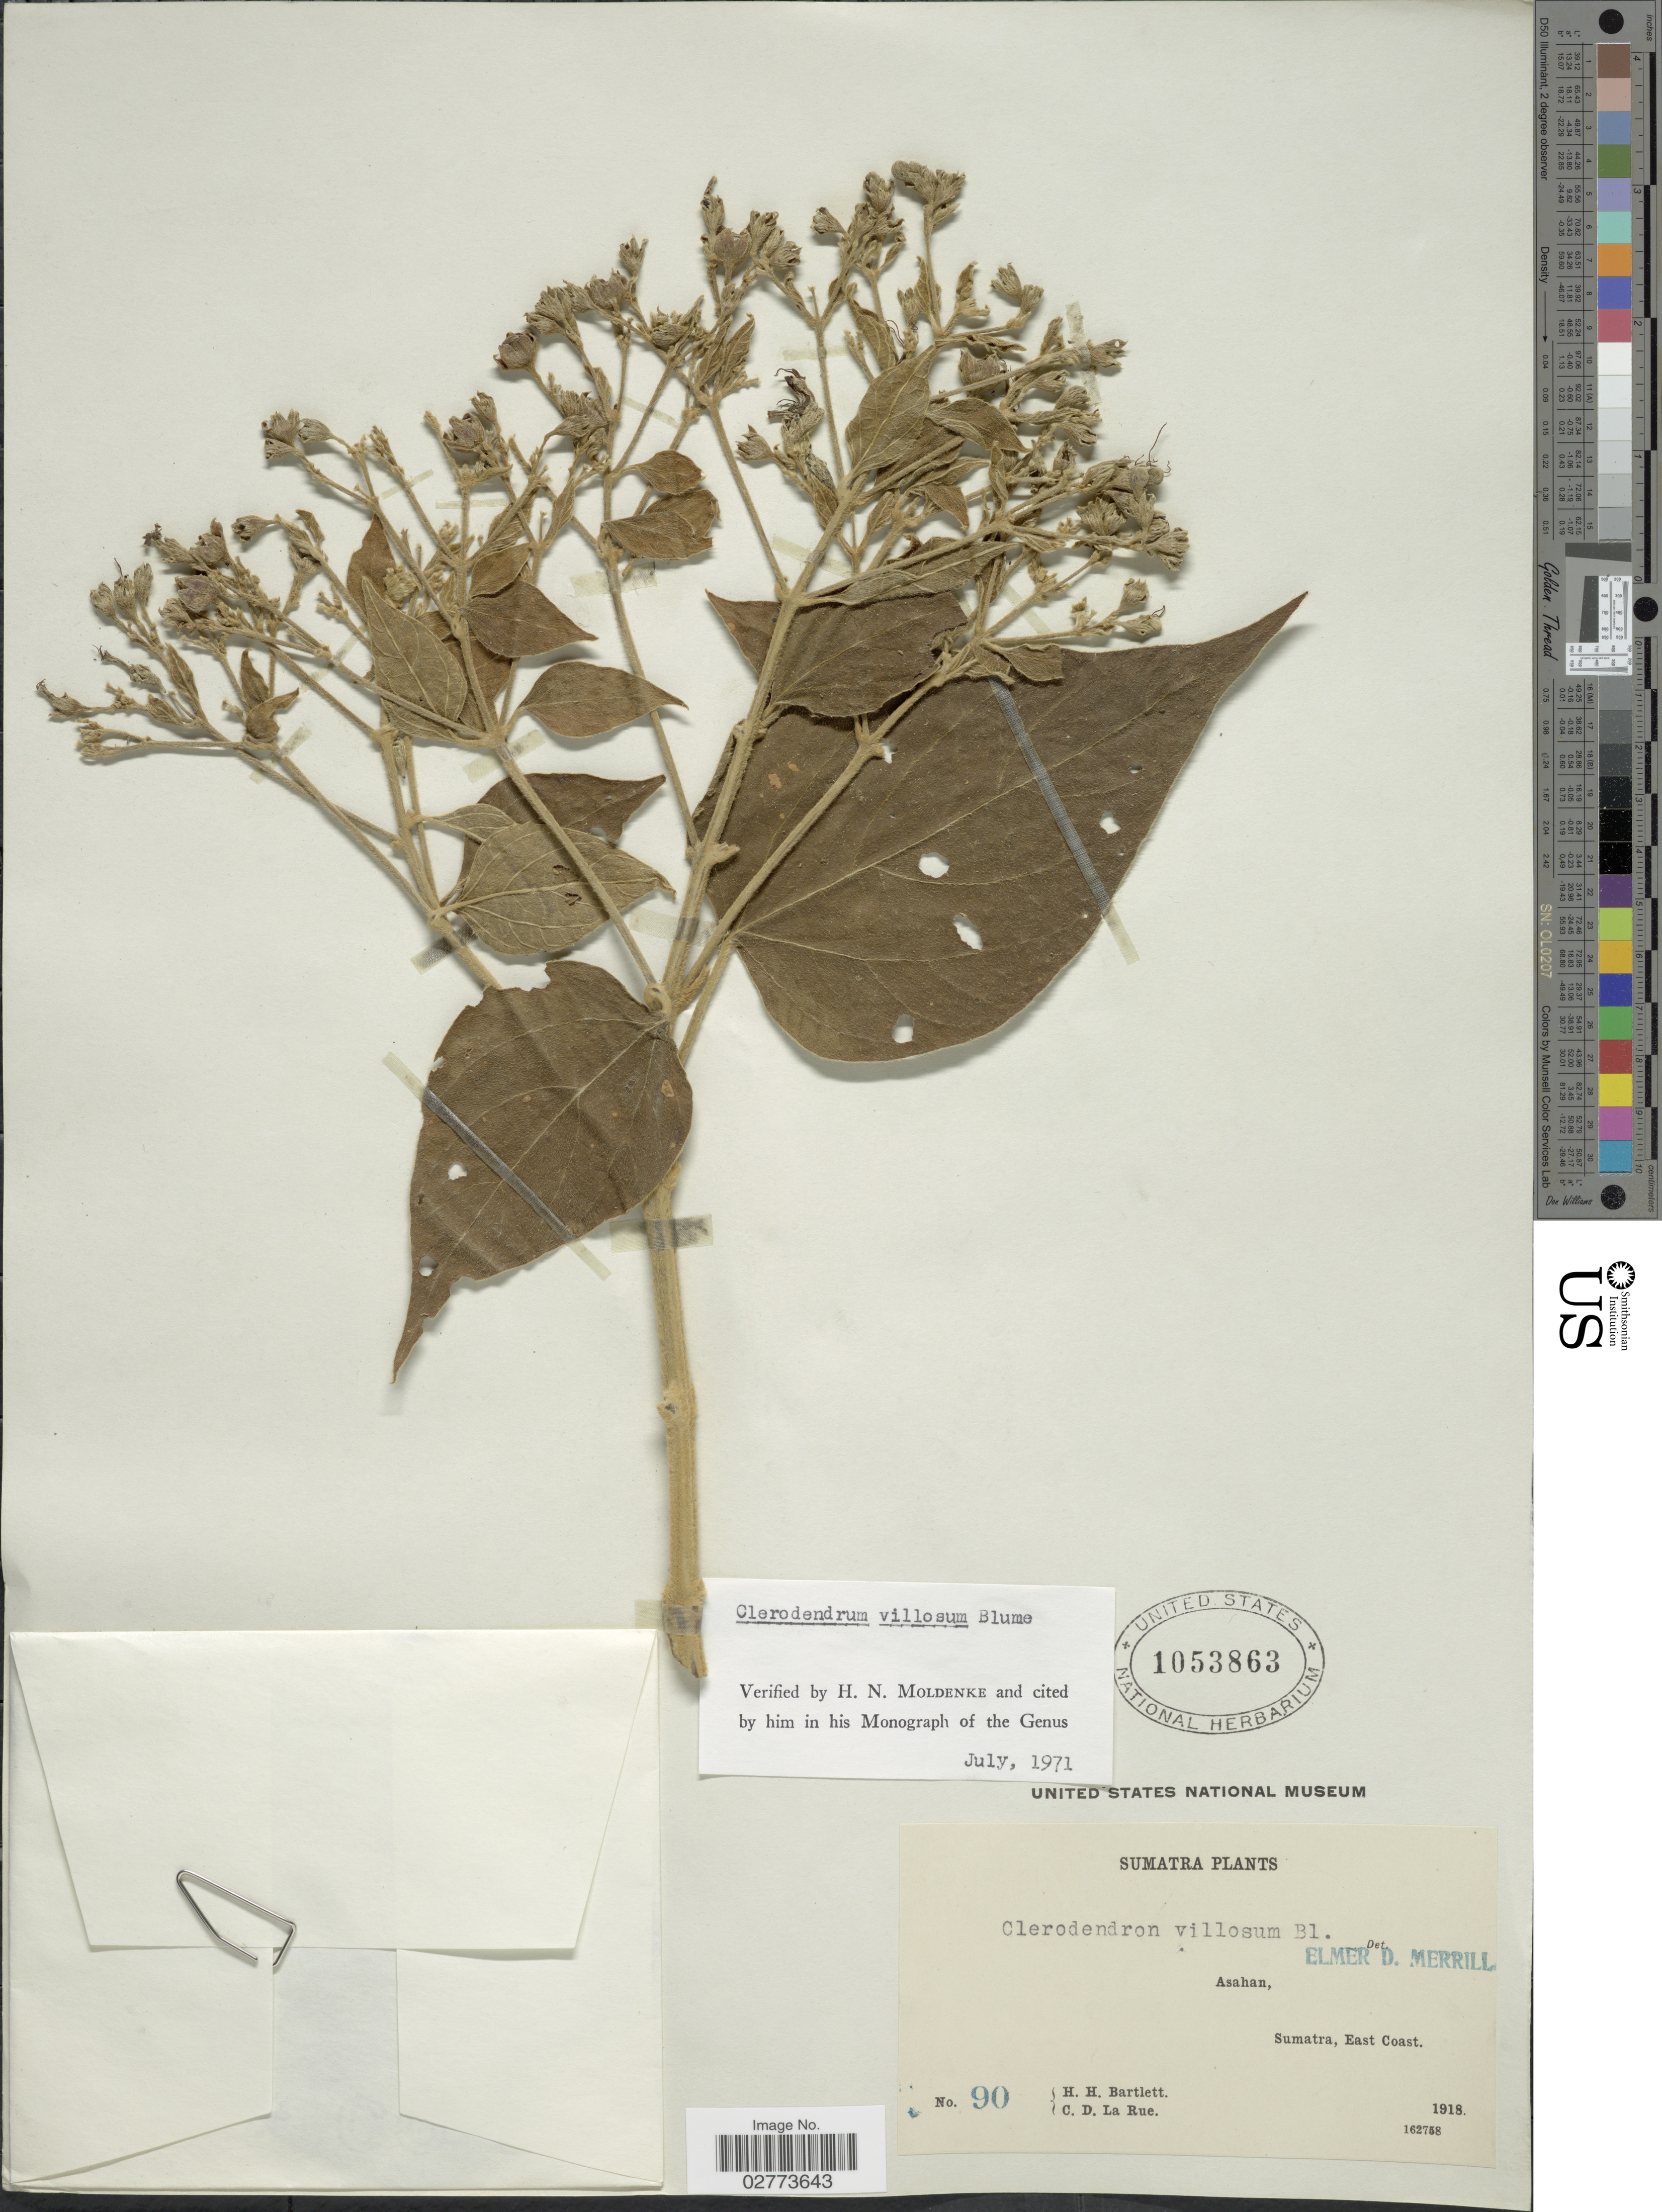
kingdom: Plantae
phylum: Tracheophyta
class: Magnoliopsida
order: Lamiales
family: Lamiaceae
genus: Clerodendrum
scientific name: Clerodendrum villosum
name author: Blume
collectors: H. H. Bartlett & C. La Rue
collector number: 90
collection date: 1918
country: Indonesia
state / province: Sumatra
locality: Asahan. East Coast.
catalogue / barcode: US 1053863